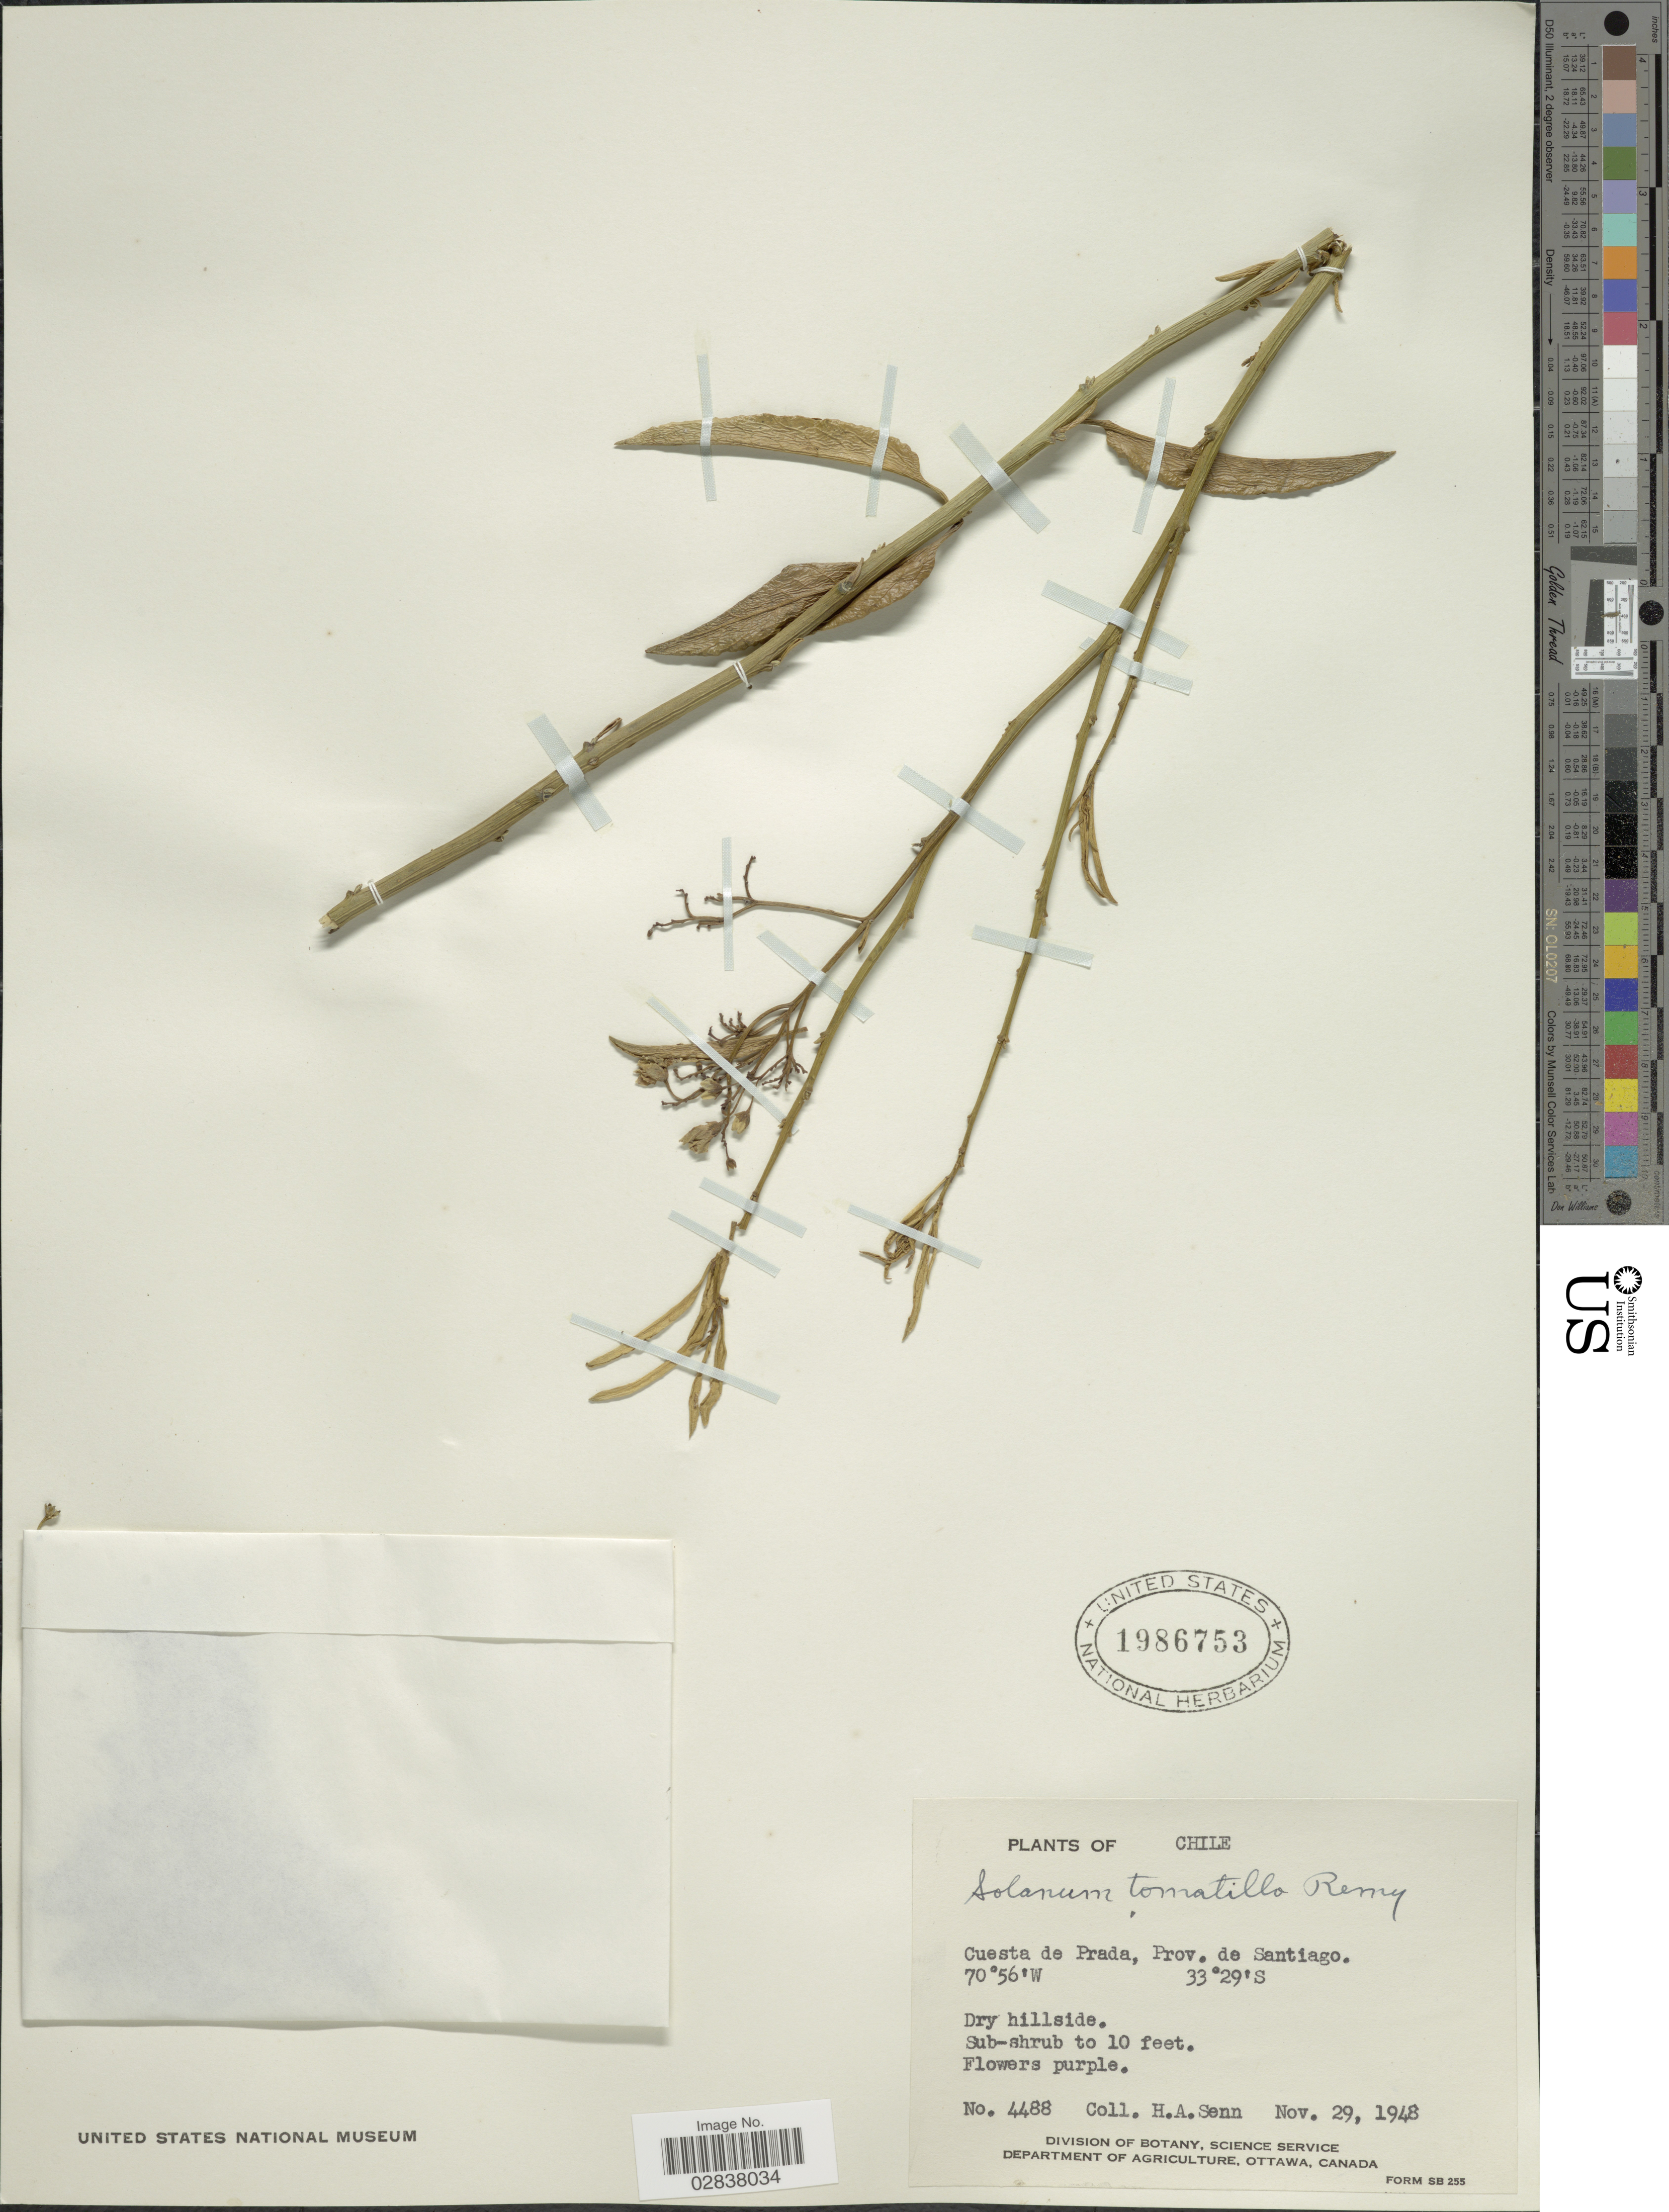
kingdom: Plantae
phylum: Tracheophyta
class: Magnoliopsida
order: Solanales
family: Solanaceae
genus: Solanum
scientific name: Solanum ligustrinum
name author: Lodd.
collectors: H. Senn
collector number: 4488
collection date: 1948-11-29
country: Chile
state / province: Región Metropolitana (RM)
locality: Cuesta de Prada, Prov. de Santiago.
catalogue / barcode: US 1986753